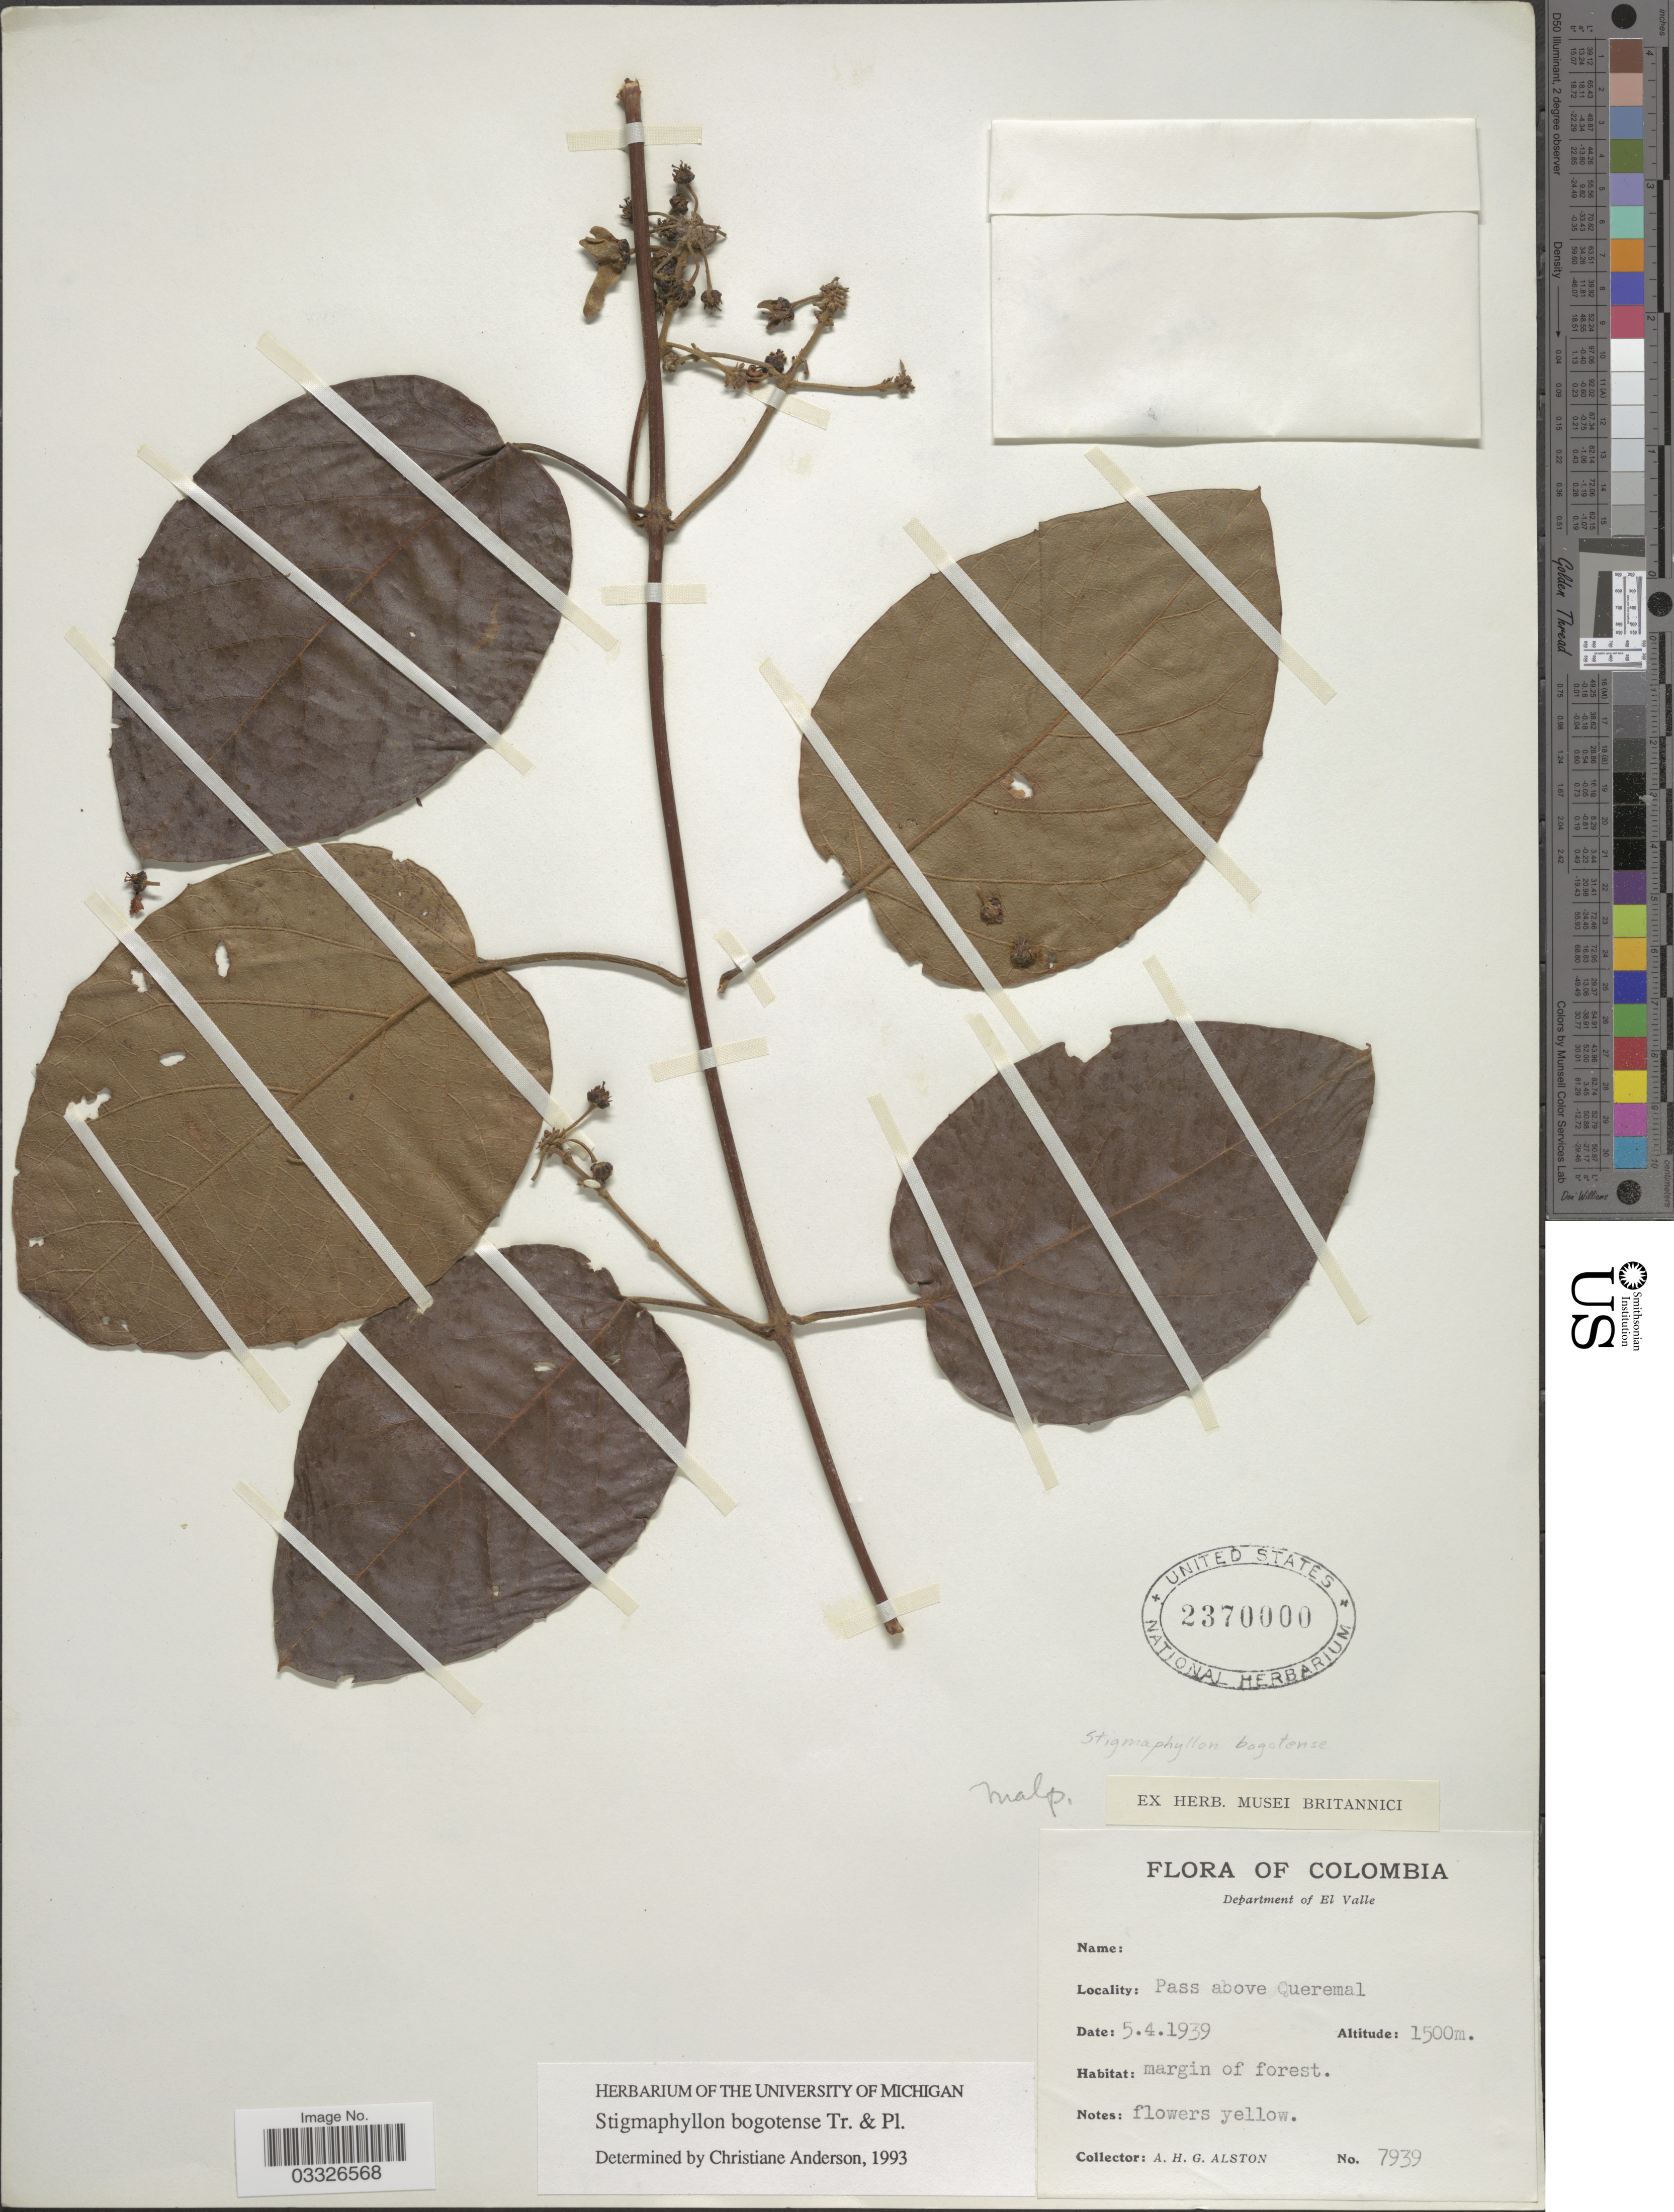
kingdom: Plantae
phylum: Tracheophyta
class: Magnoliopsida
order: Malpighiales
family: Malpighiaceae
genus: Stigmaphyllon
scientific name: Stigmaphyllon bogotense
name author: Triana & Planch.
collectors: A. H. Alston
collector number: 7939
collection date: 1939-04-05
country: Colombia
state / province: Valle del Cauca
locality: Department of El Valle. Pass above Queremal.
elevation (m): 1500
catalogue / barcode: US 2370000